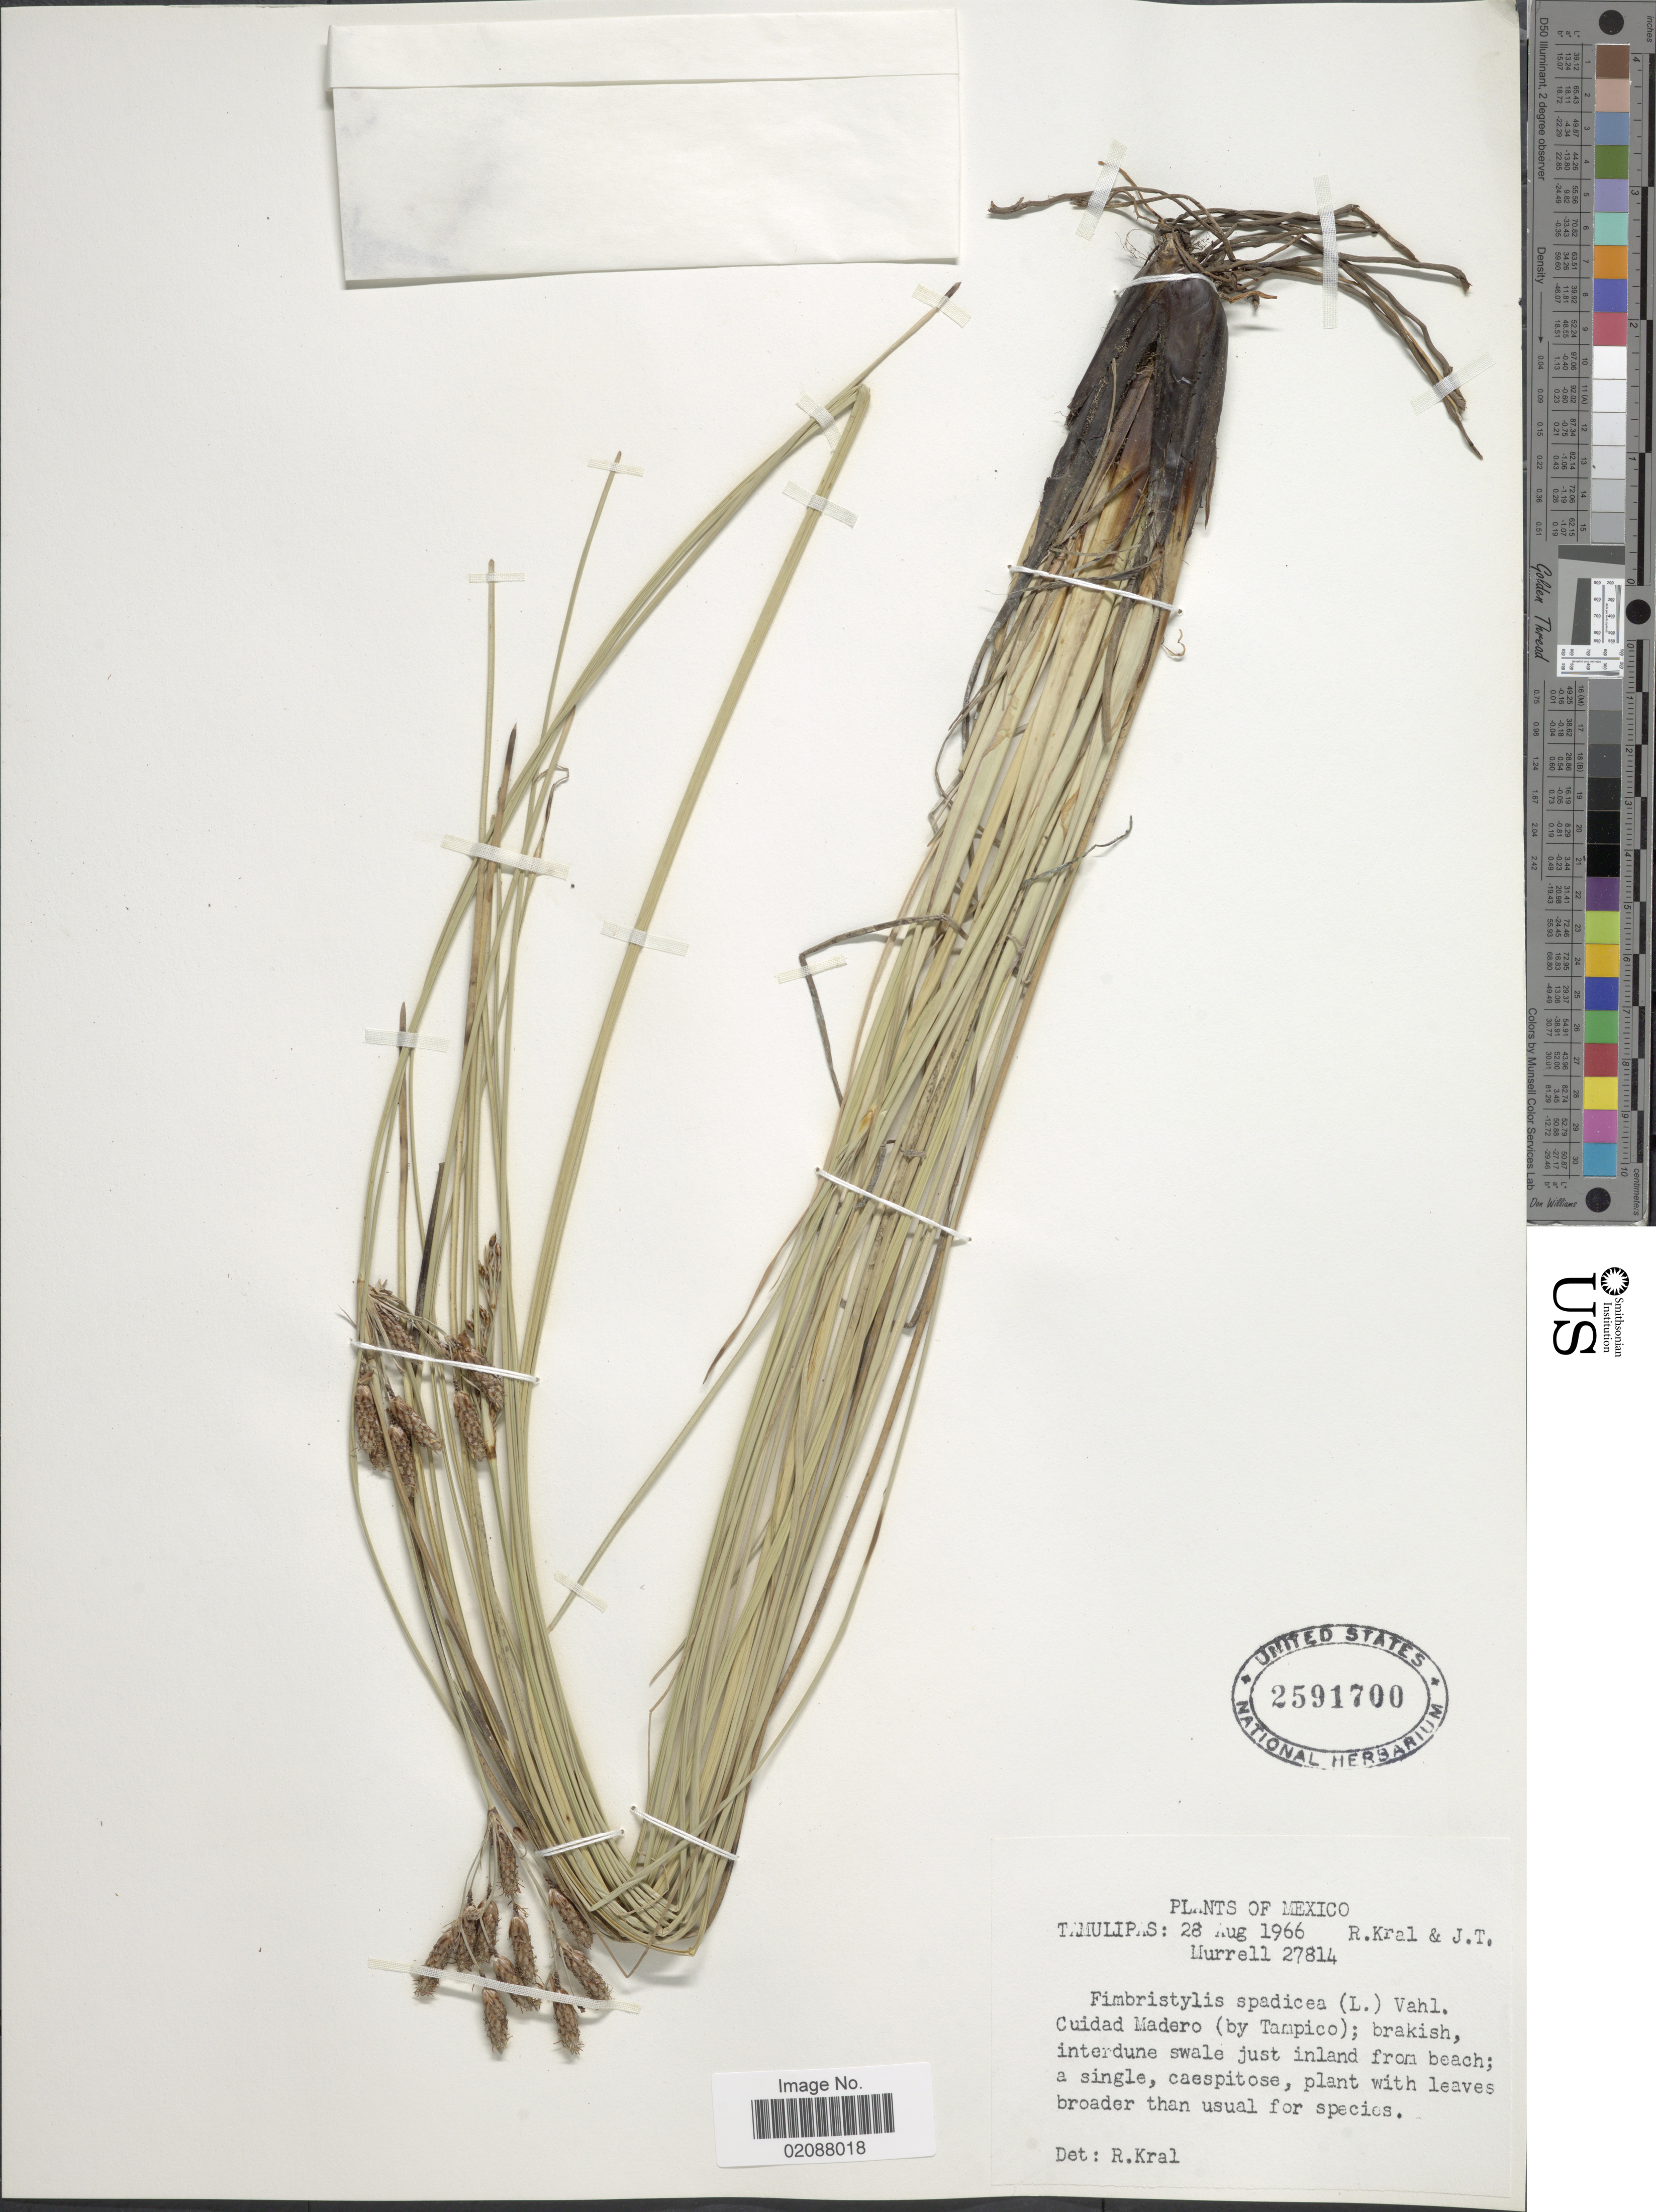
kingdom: Plantae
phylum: Tracheophyta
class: Liliopsida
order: Poales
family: Cyperaceae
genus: Fimbristylis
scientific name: Fimbristylis spadicea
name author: (L.) Vahl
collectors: R. Kral & J. Murrell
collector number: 27814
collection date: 1966-08-28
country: Mexico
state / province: Tamaulipas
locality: Cuidad Madero (By Tampico)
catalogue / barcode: US 2591700